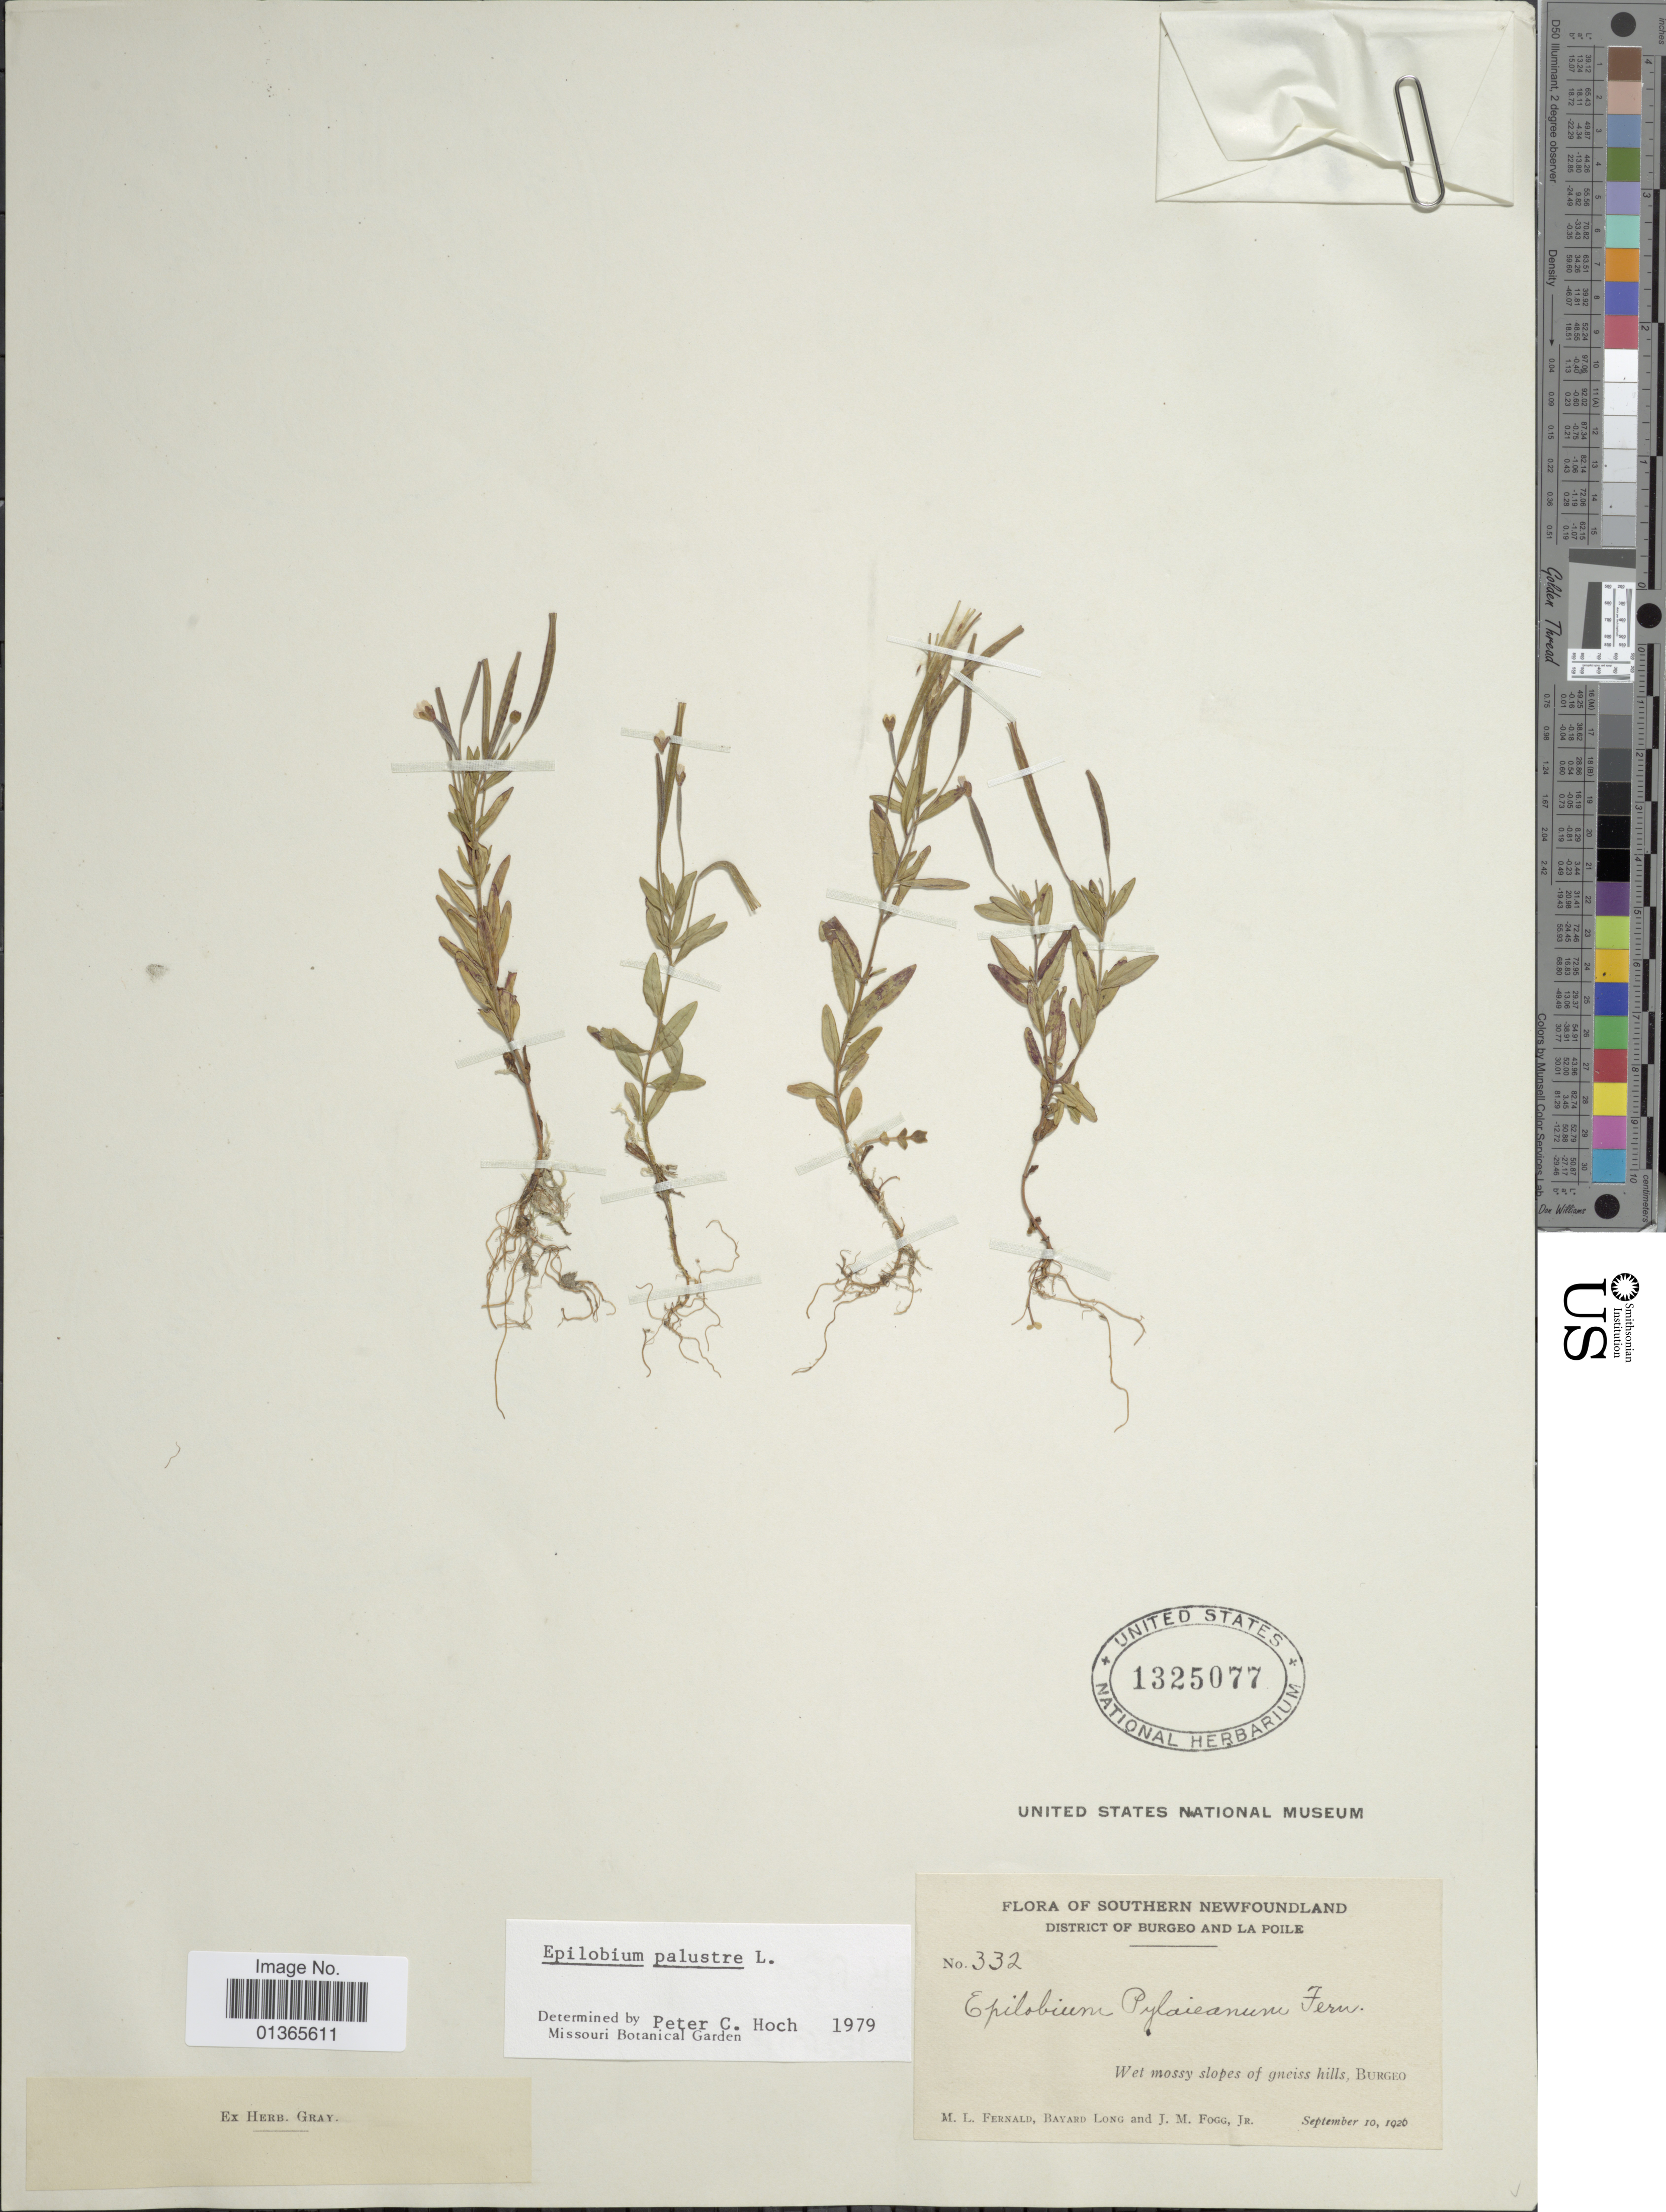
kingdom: Plantae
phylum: Tracheophyta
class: Magnoliopsida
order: Myrtales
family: Onagraceae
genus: Epilobium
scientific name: Epilobium palustre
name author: L.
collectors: M. L. Fernald, B. Long & J. Fogg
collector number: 332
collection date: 1926-09-10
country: Canada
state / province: Newfoundland and Labrador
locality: Southern Newfoundland. District of Burgeo and La Poile. Wet mossy slopes of gneiss hills, Burgeo.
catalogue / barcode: US 1325077